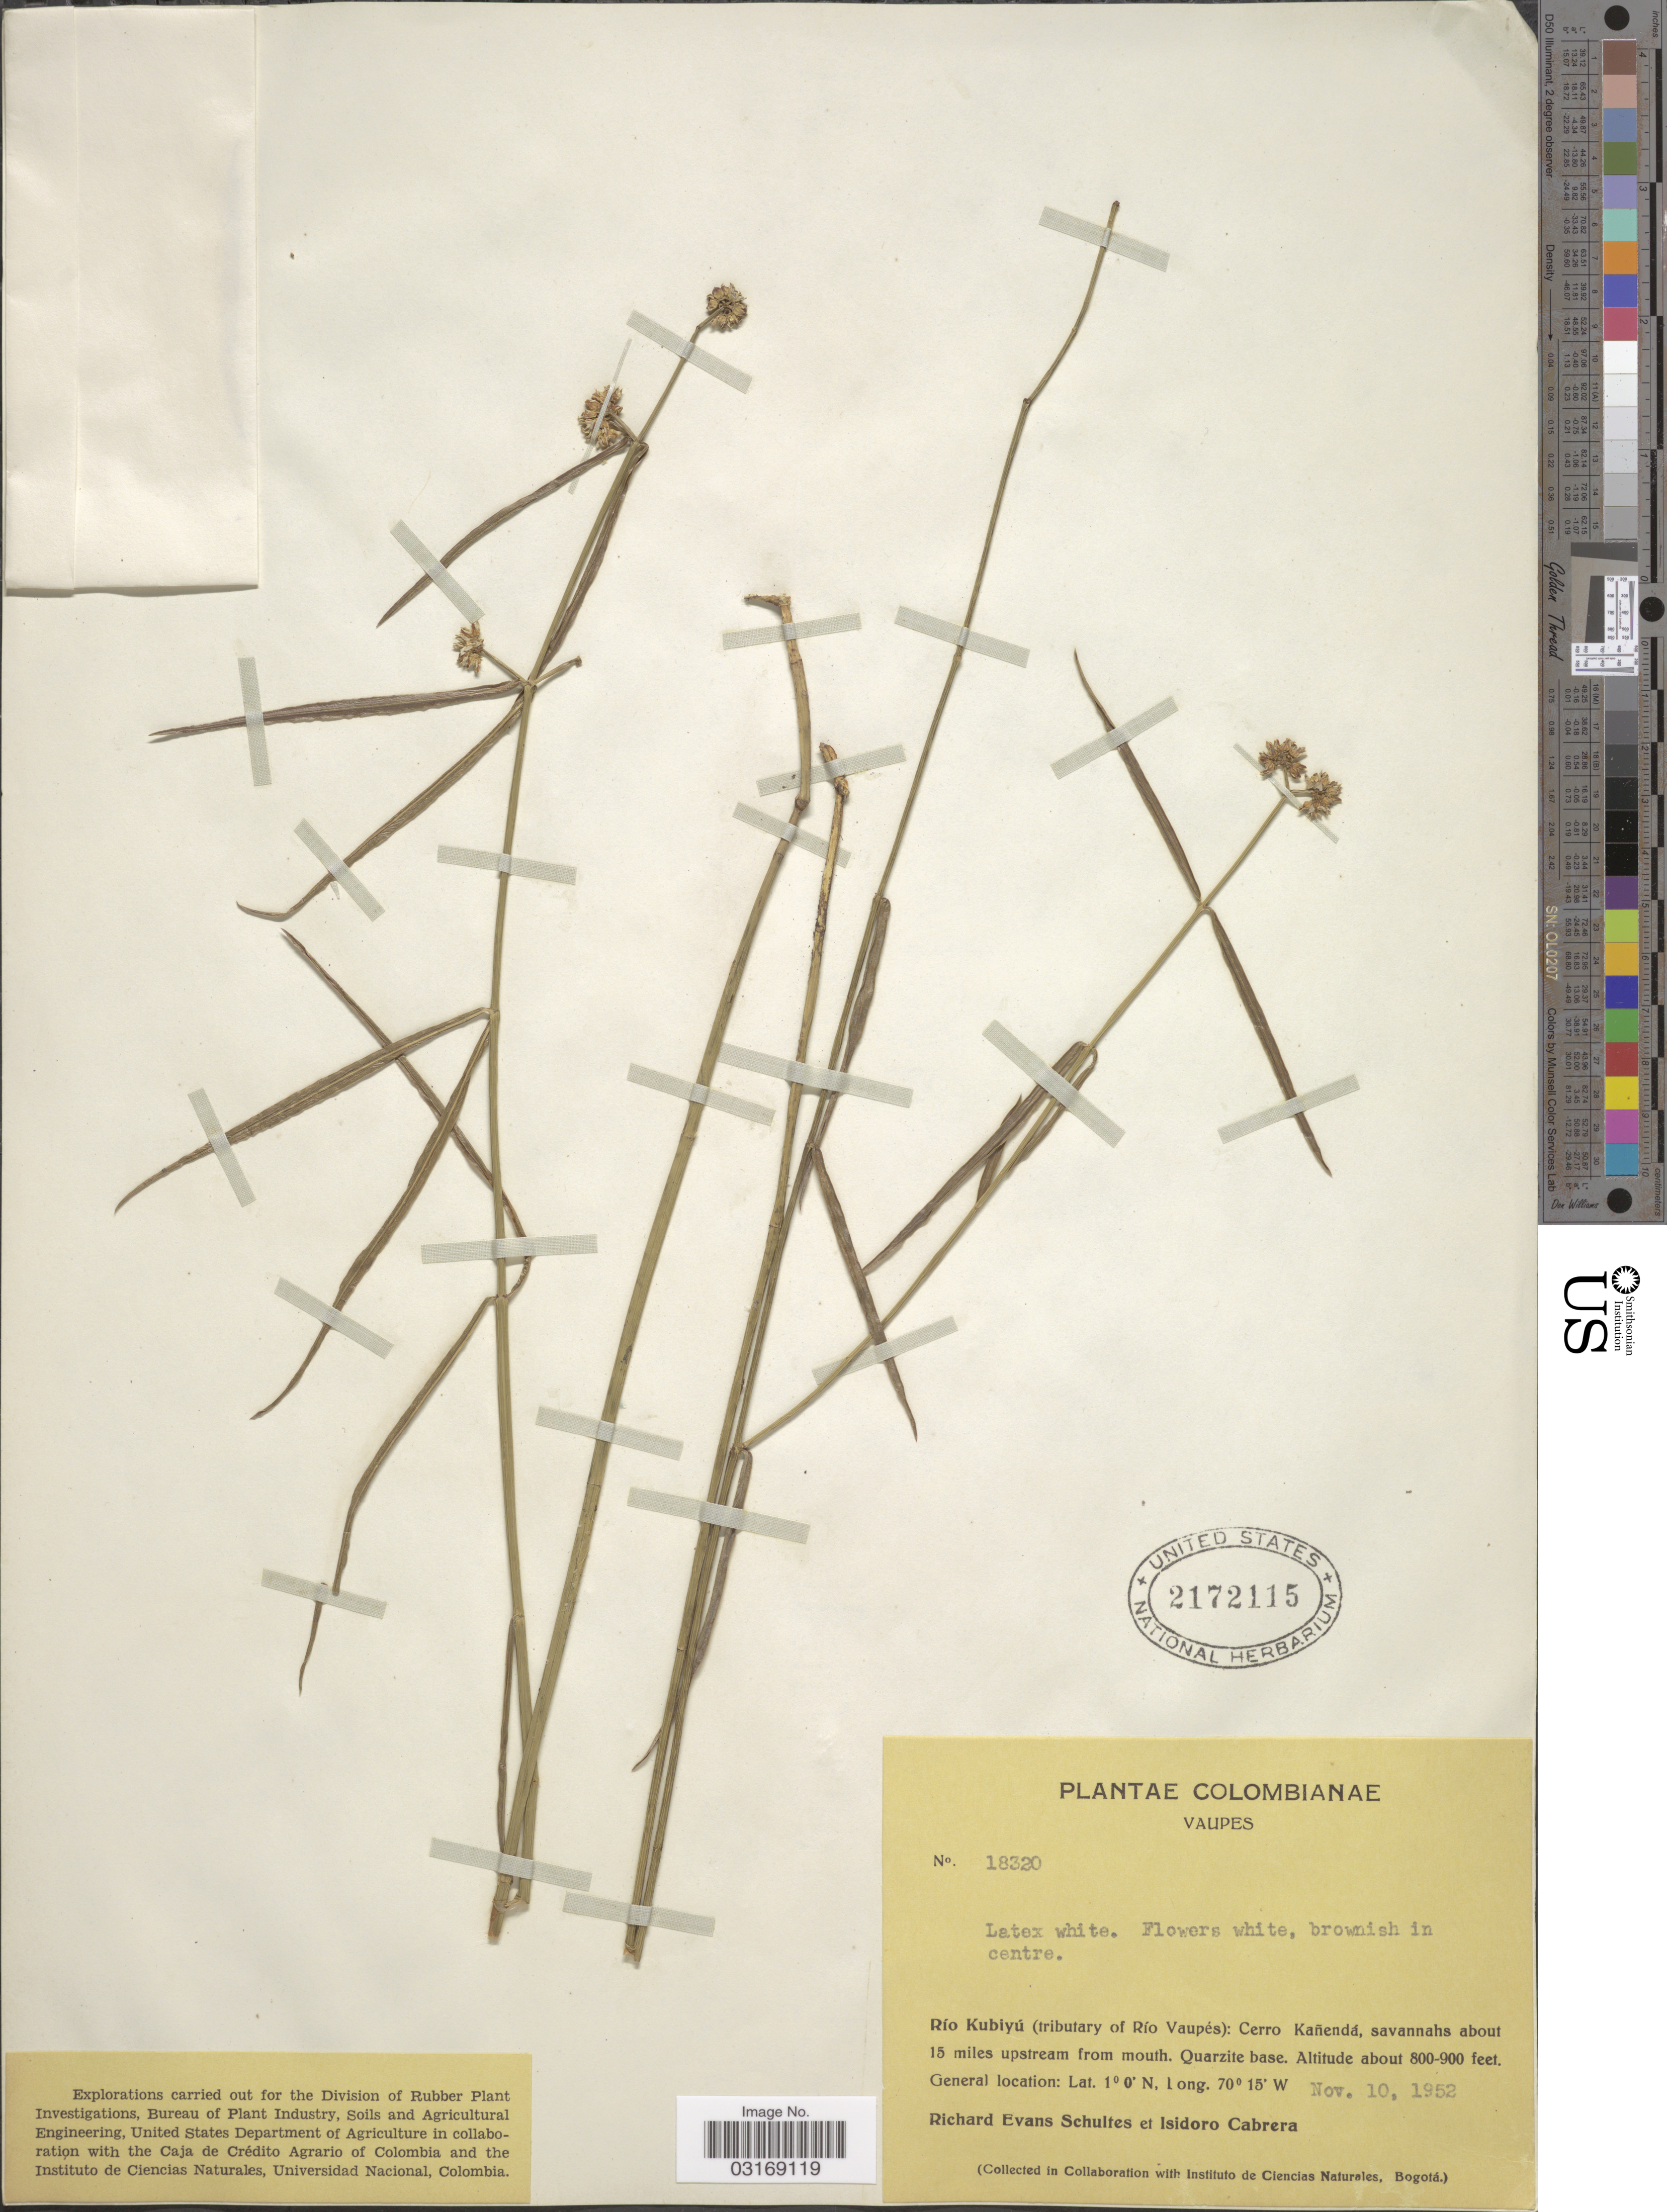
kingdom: Plantae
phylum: Tracheophyta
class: Magnoliopsida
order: Gentianales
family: Apocynaceae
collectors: R. E. Schultes & I. Cabrera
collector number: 18320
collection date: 1952-11-10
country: Colombia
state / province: Vaupés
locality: Río Kubiyú (tributary of Río Vaupés): Cerro Kañendá, savannahs about 15 miles upstream from mouth. Quarzite base.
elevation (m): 244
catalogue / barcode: US 2172115